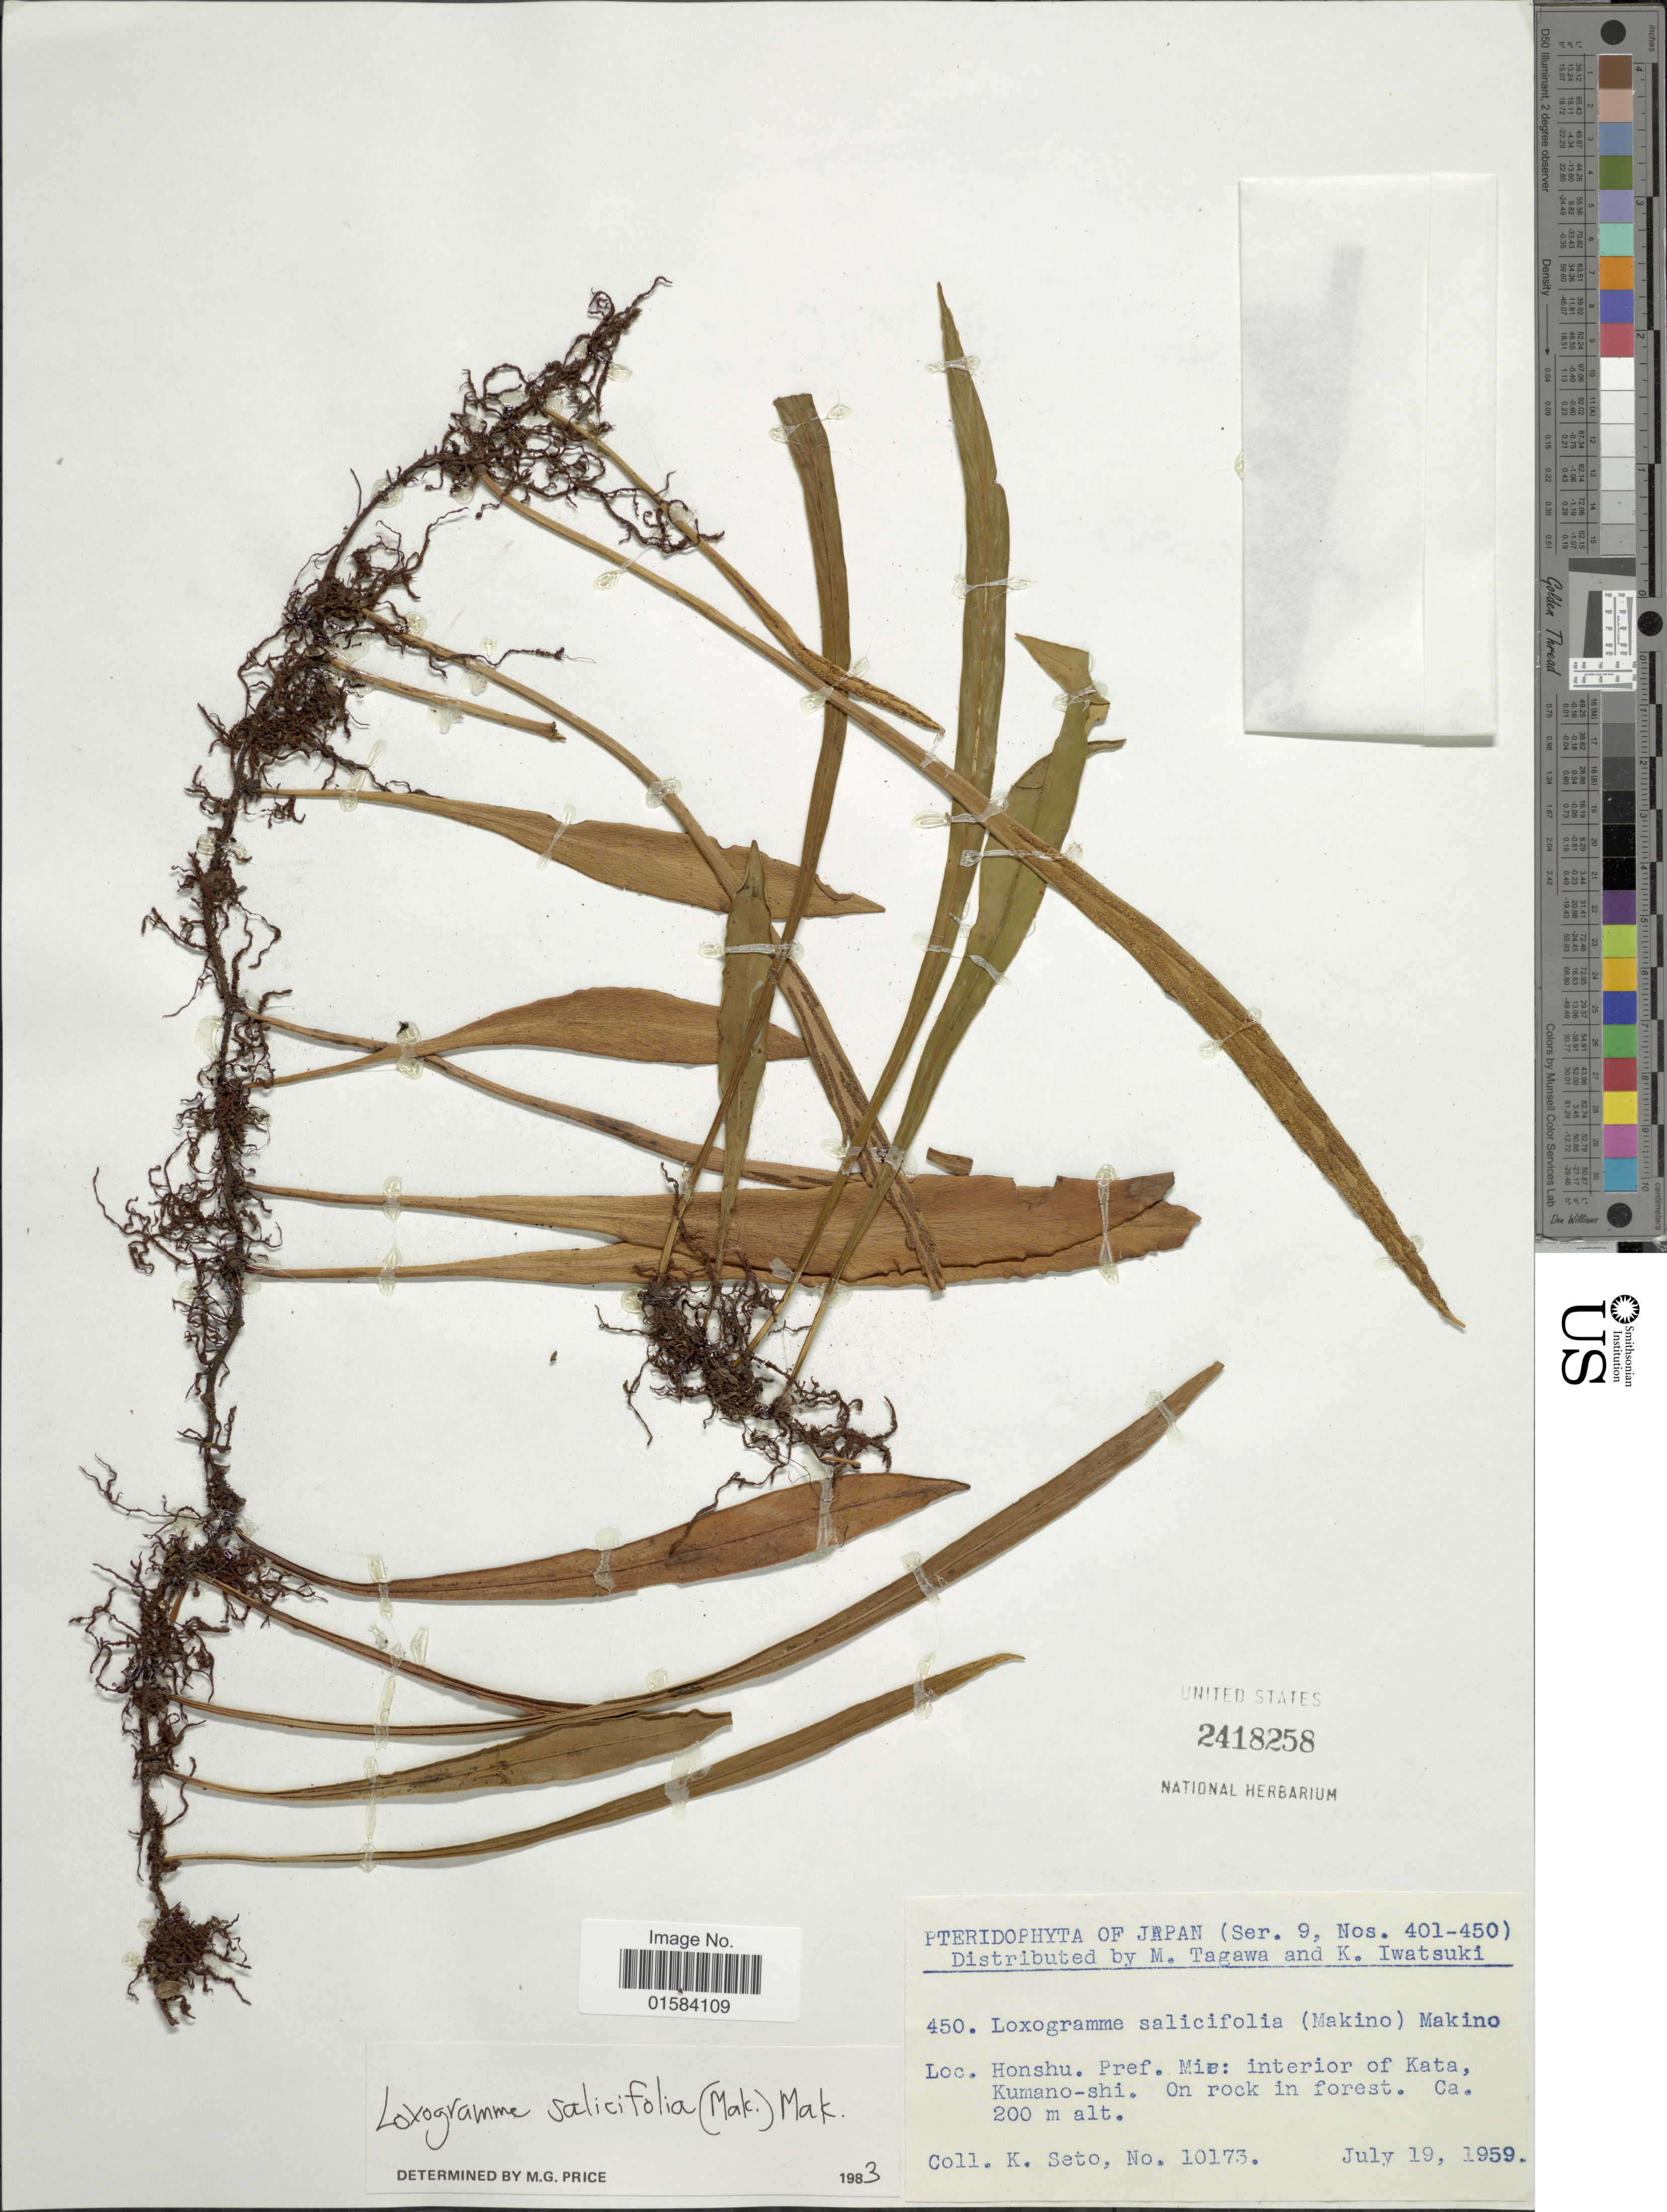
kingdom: Plantae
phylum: Tracheophyta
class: Polypodiopsida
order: Polypodiales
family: Polypodiaceae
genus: Loxogramme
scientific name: Loxogramme salicifolia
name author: (Makino) Makino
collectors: K. Seto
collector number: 10173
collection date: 1959-07-19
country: Japan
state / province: Mie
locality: Honshu Pref Mie: interior of Kata, Kumano-shi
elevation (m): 200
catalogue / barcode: US 2418258